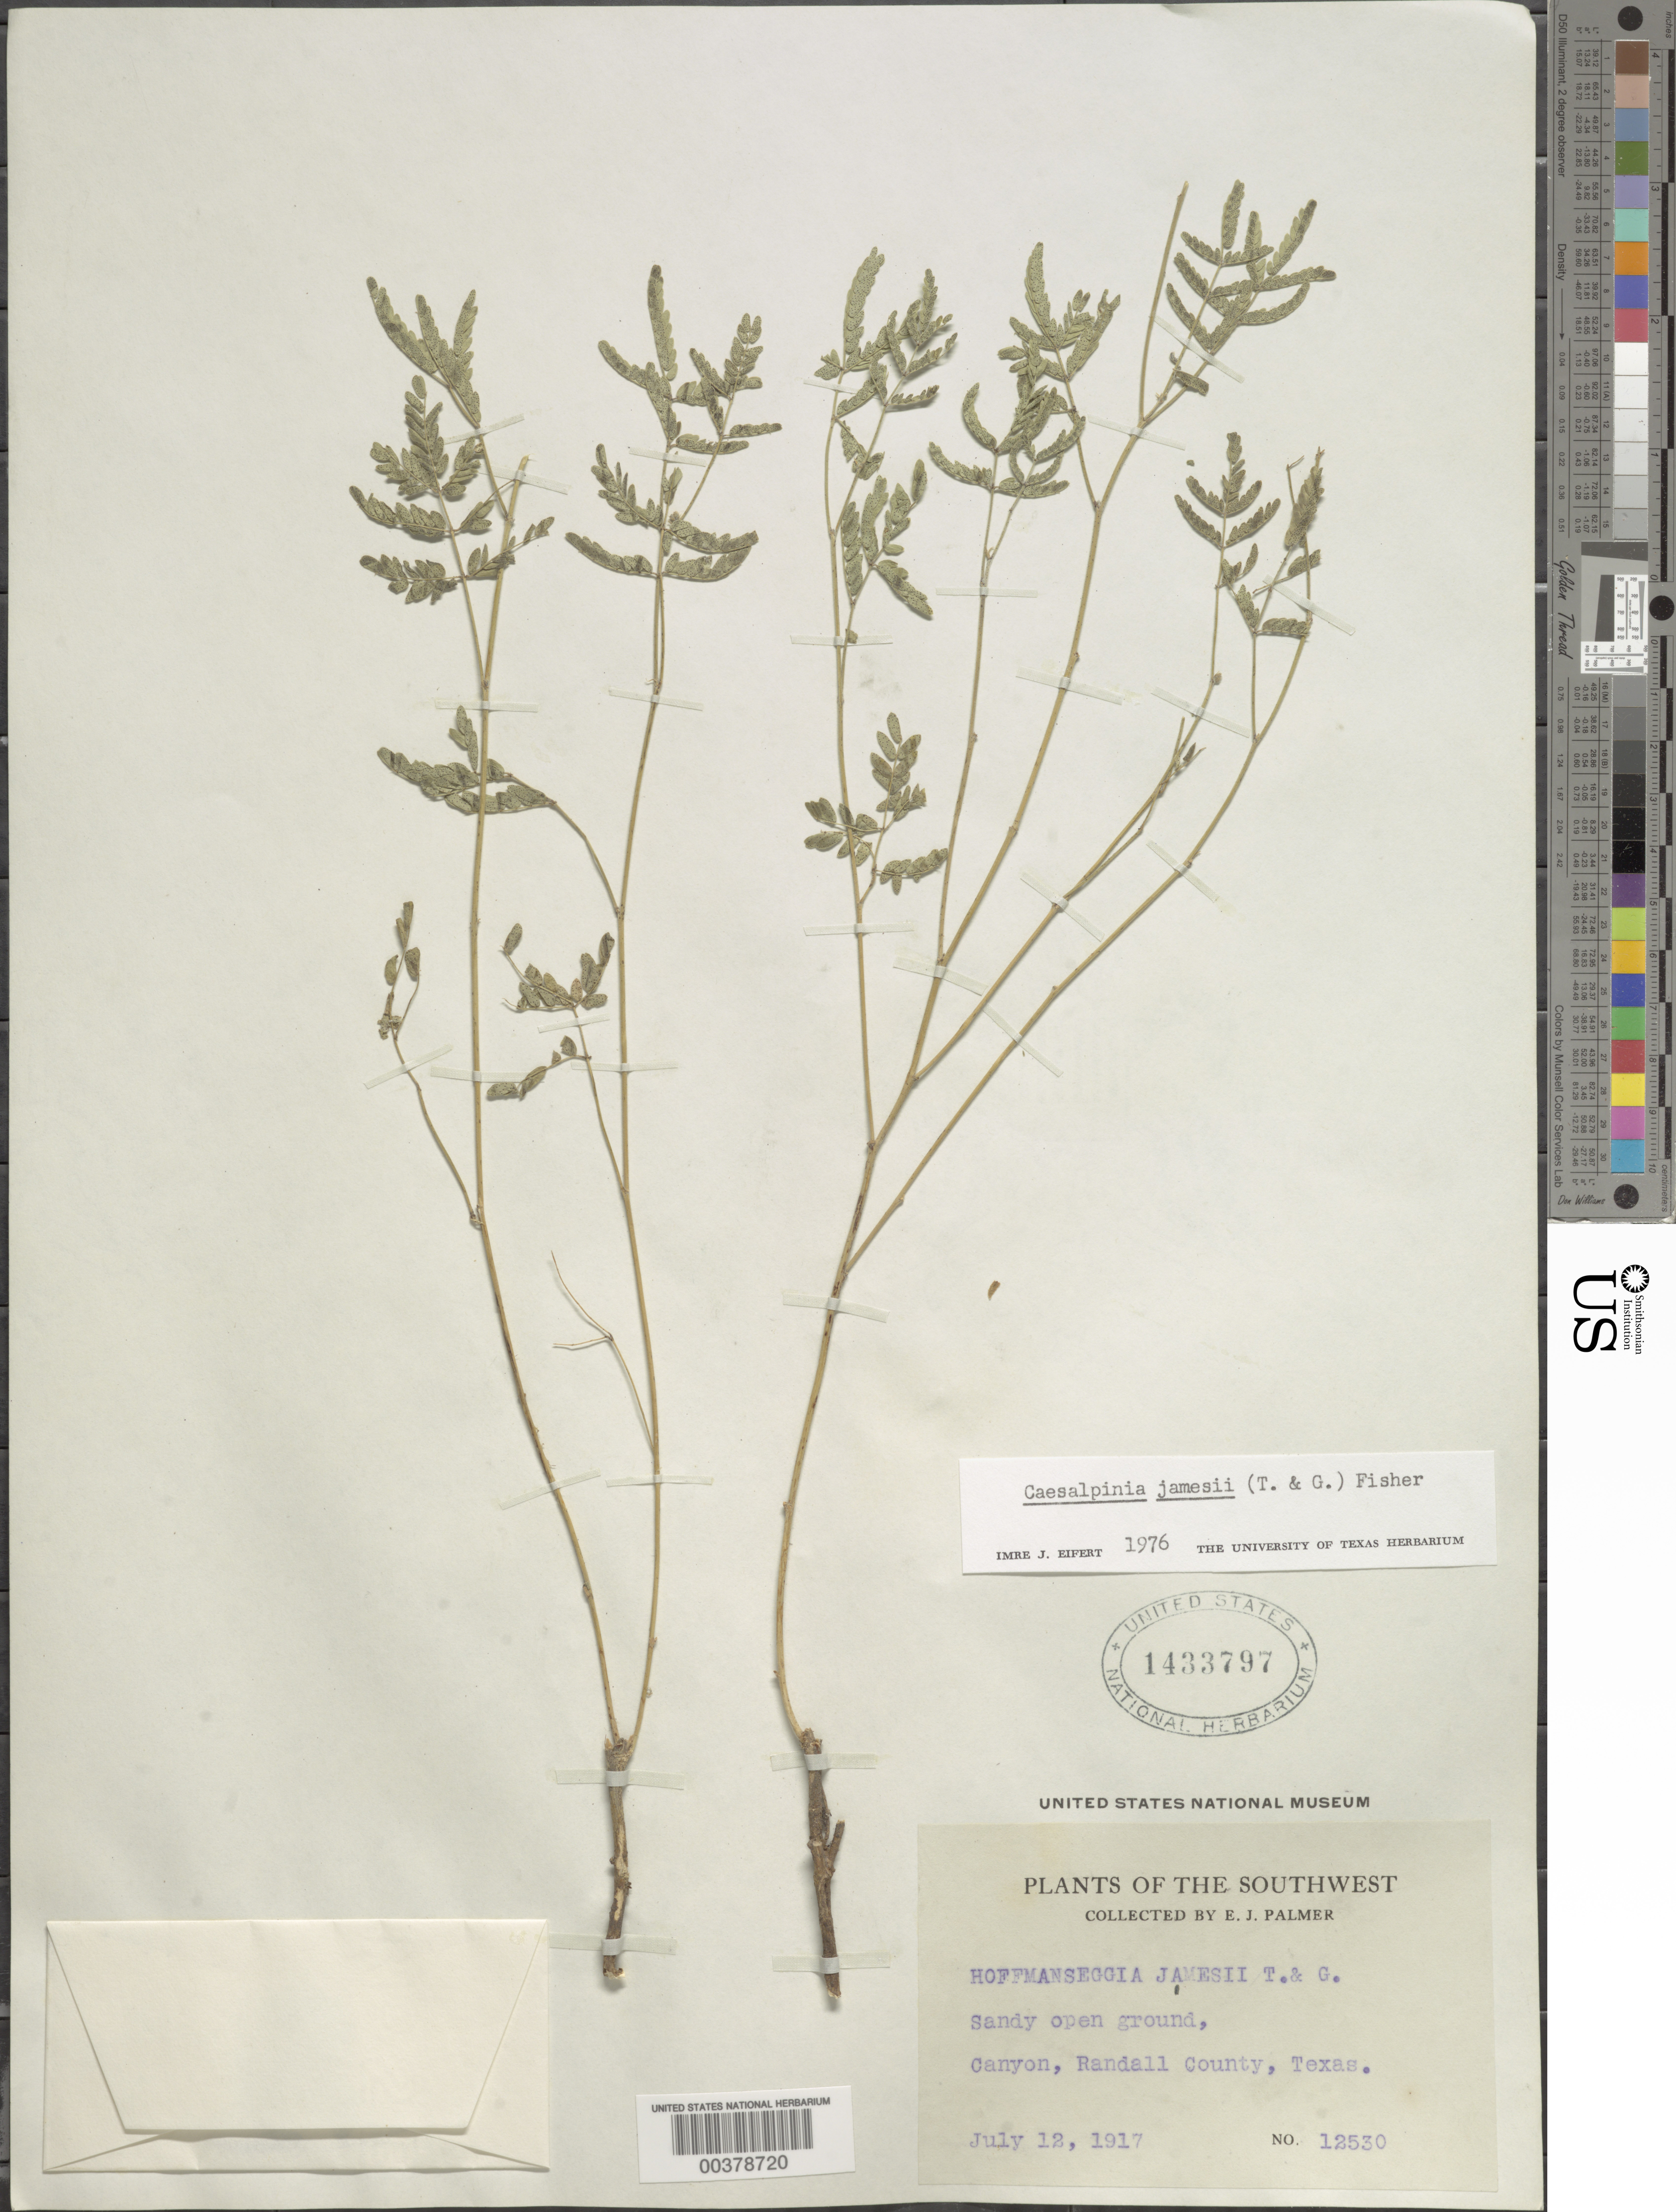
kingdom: Plantae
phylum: Tracheophyta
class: Magnoliopsida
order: Fabales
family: Fabaceae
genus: Pomaria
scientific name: Pomaria jamesii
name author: (Torr. & A. Gray) Walp.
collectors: E. J. Palmer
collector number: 12530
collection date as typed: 12 Jul 1917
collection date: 1917-07-12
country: United States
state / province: Texas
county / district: Randall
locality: Canyon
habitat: Sandy open ground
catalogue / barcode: US 1433797